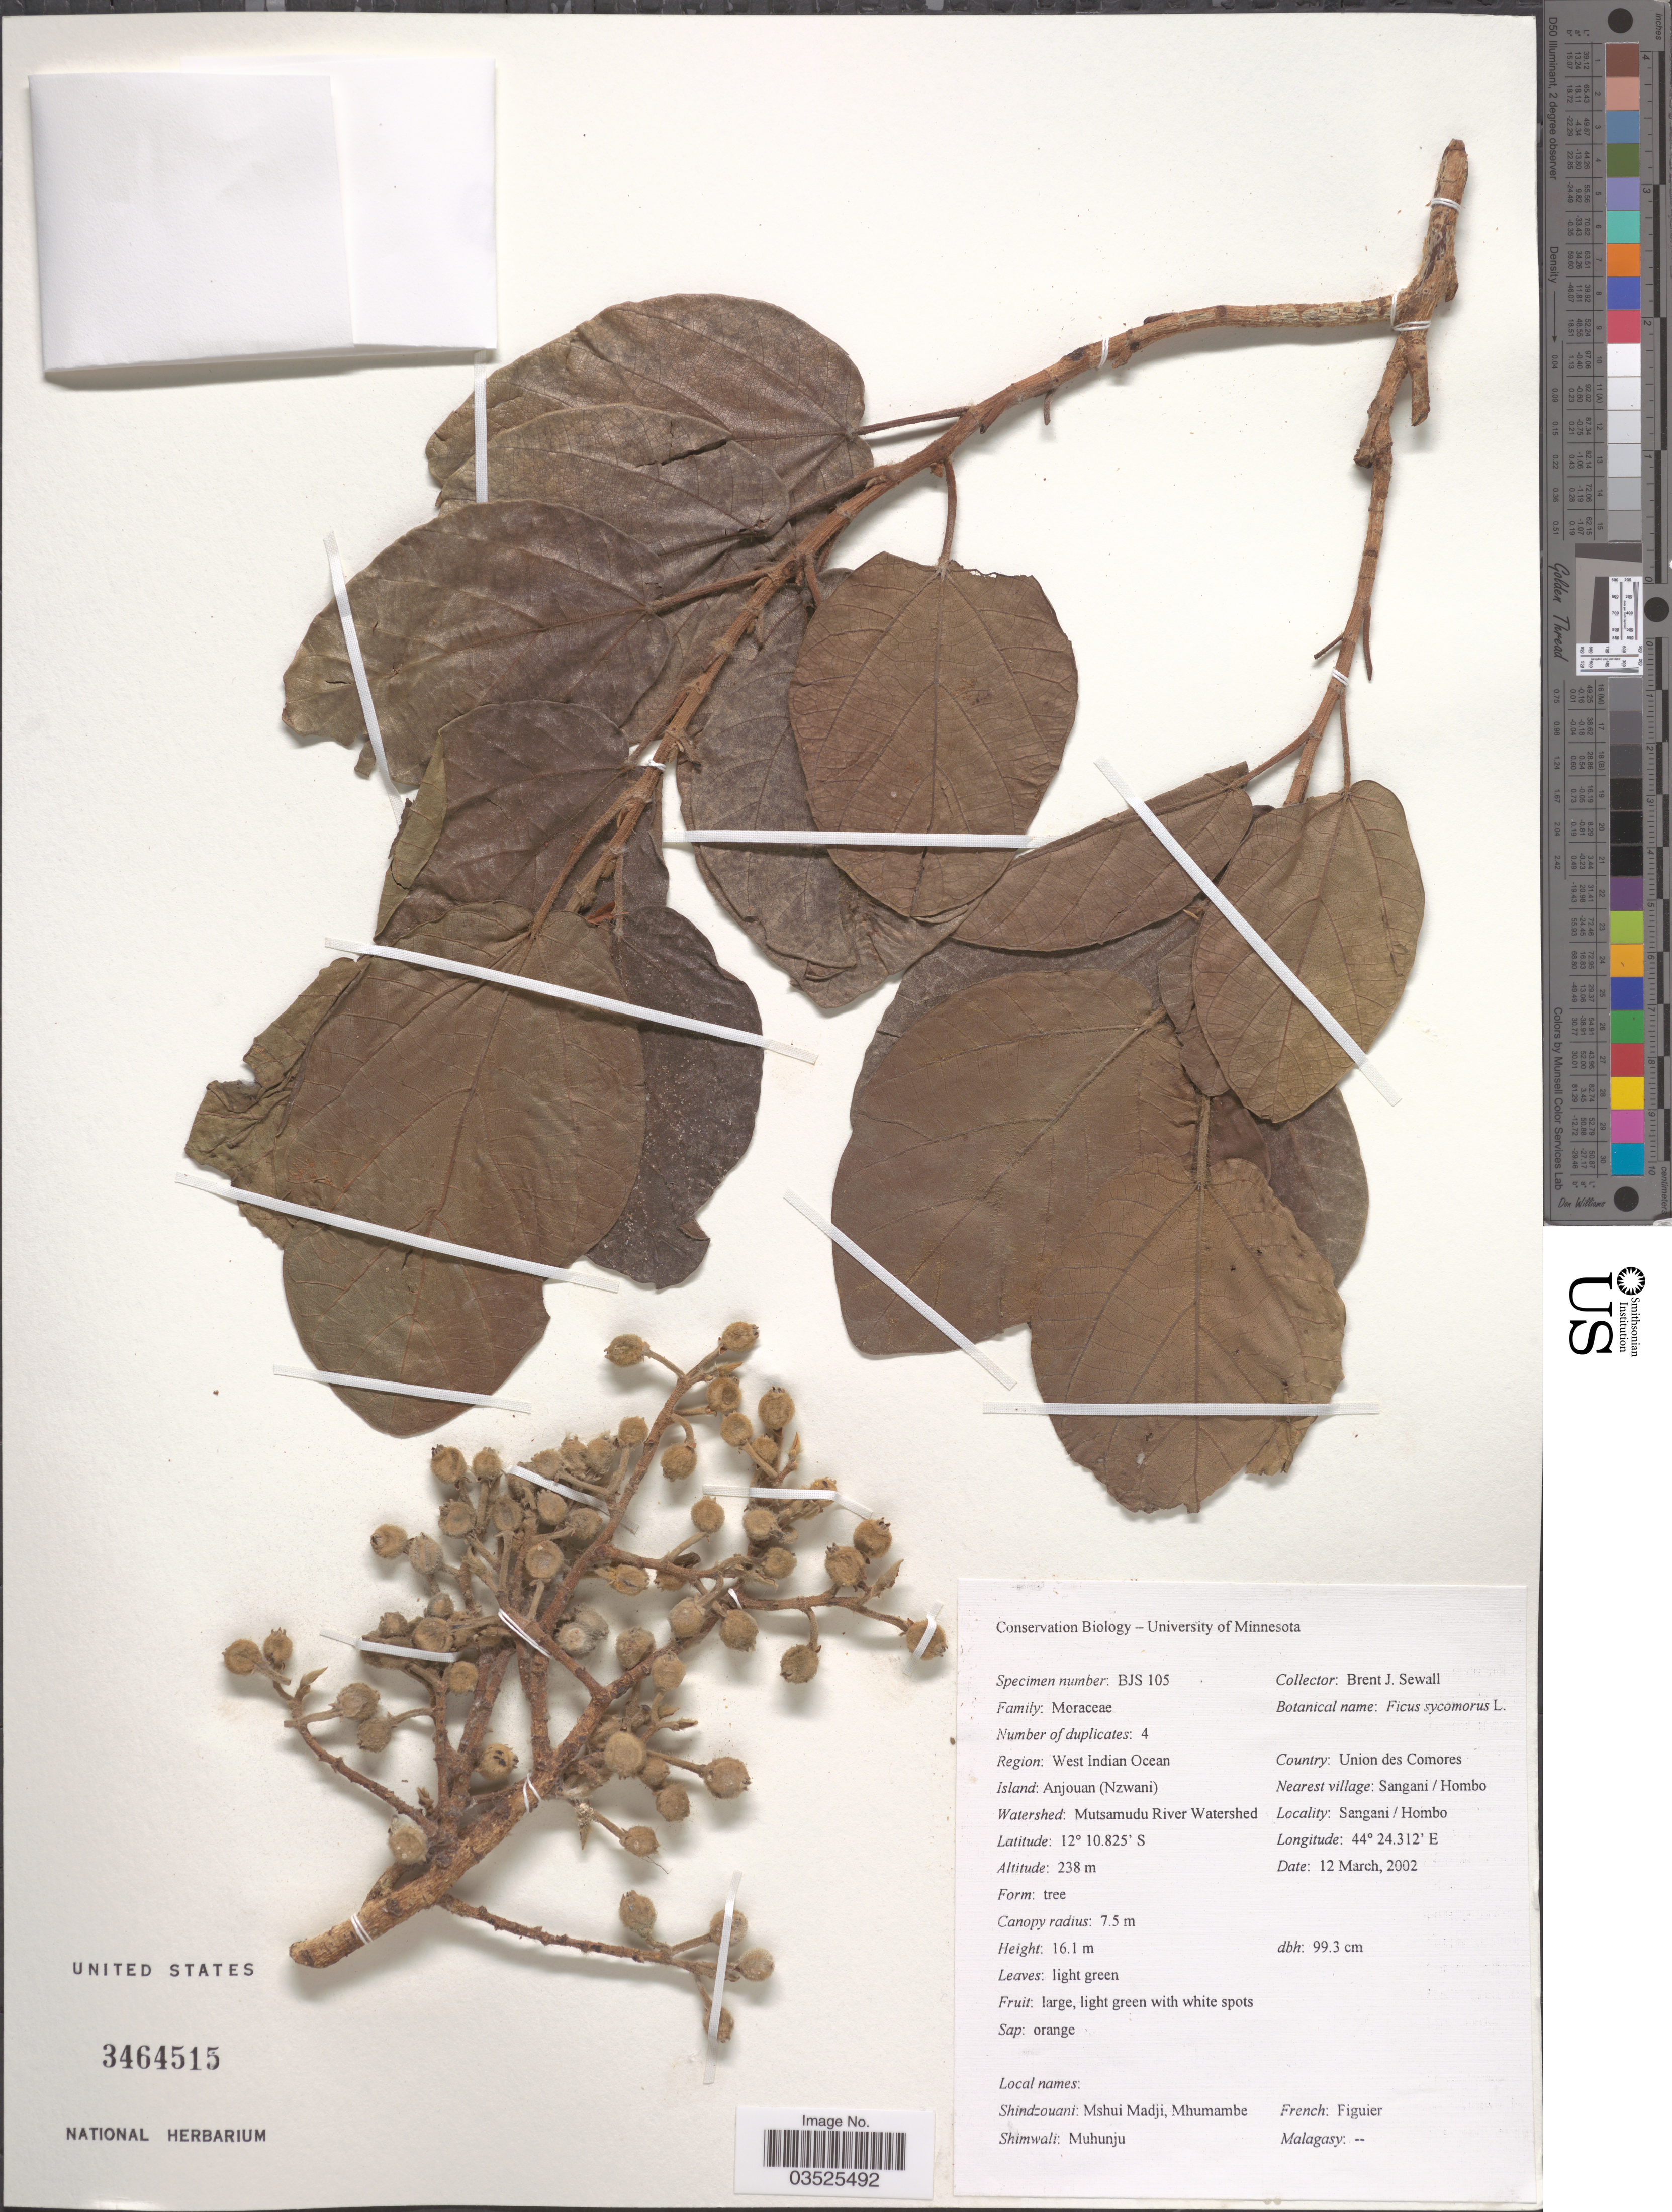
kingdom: Plantae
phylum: Tracheophyta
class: Magnoliopsida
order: Rosales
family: Moraceae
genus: Ficus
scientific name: Ficus sycomorus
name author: L.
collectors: B. Sewall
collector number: BJS 105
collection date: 2002-03-12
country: Comoros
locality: Region: West Indian Ocean. Island: Anjouan (Nzwani), Watershed: Mutsamudu River Watershed. Country: Union des Comores, Nearest village: Sangani/Hombo, Sangani/Hombo.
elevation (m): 238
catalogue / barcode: US 3464515